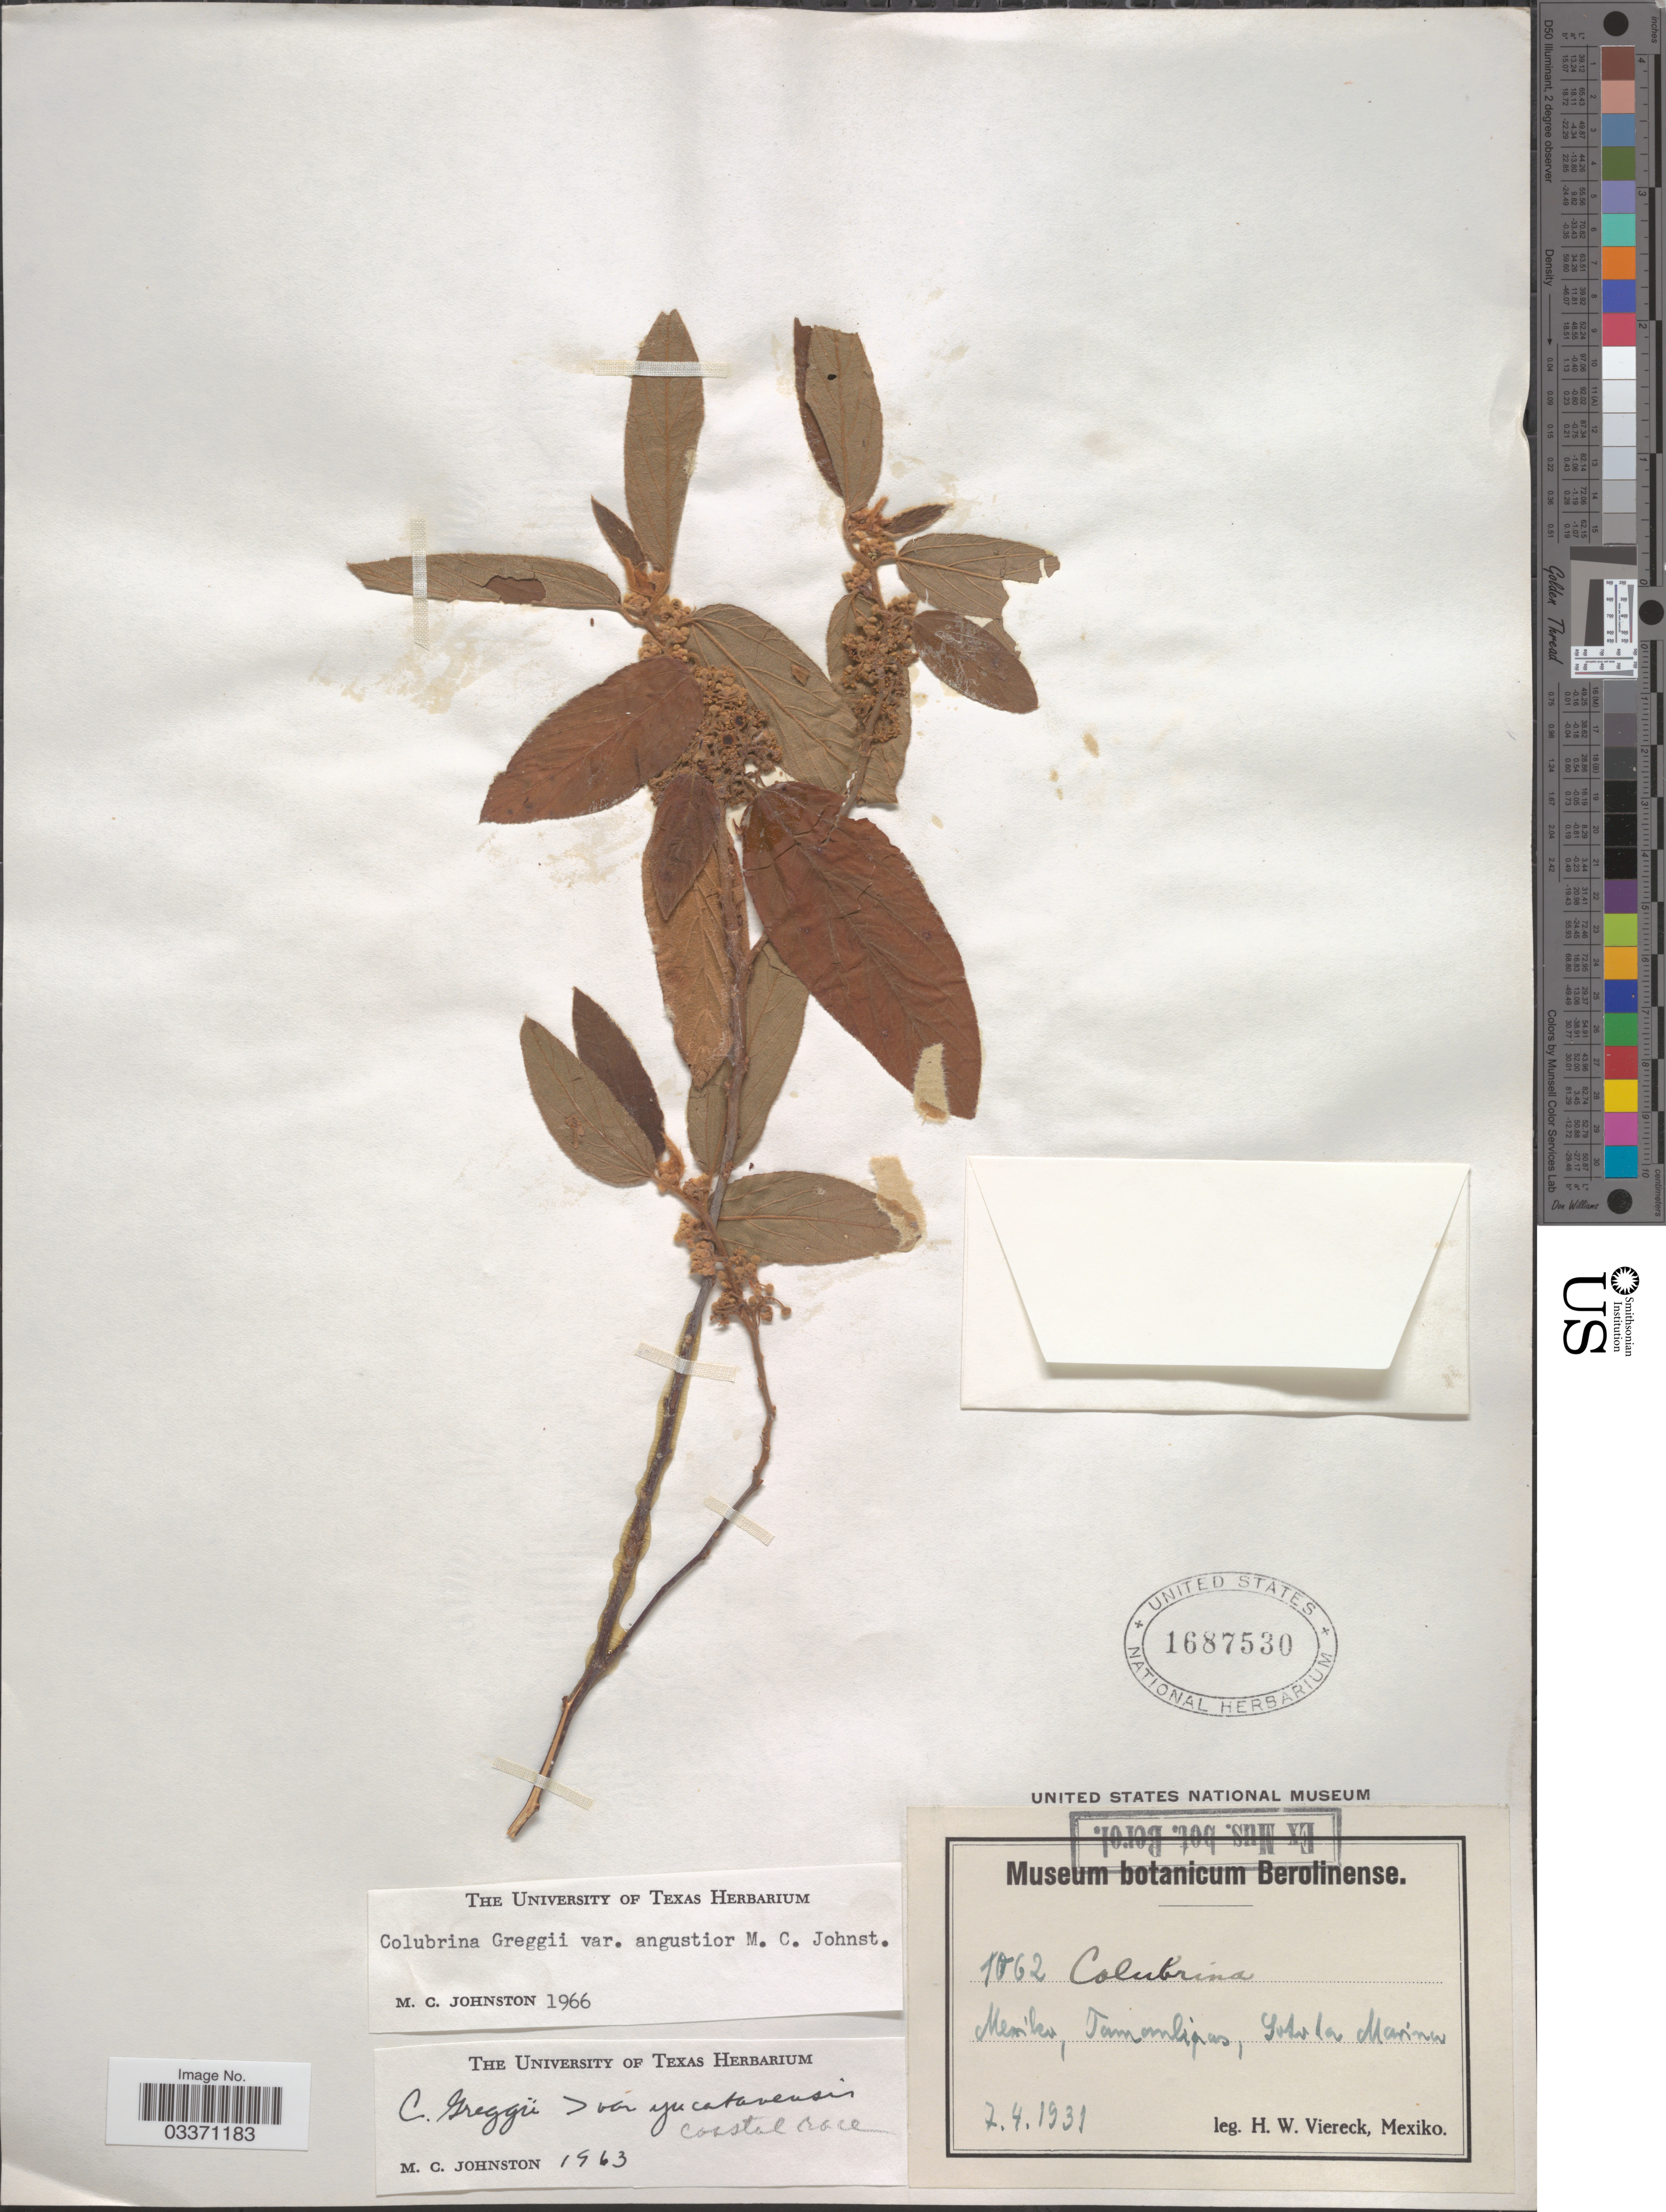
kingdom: Plantae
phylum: Tracheophyta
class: Magnoliopsida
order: Rosales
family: Rhamnaceae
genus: Colubrina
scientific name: Colubrina greggii var. angustior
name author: M.C. Johnst.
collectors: H. W. Viereck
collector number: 1062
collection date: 1931-04-07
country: Mexico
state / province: Tamaulipas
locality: Soto la Marina.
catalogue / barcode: US 1687530